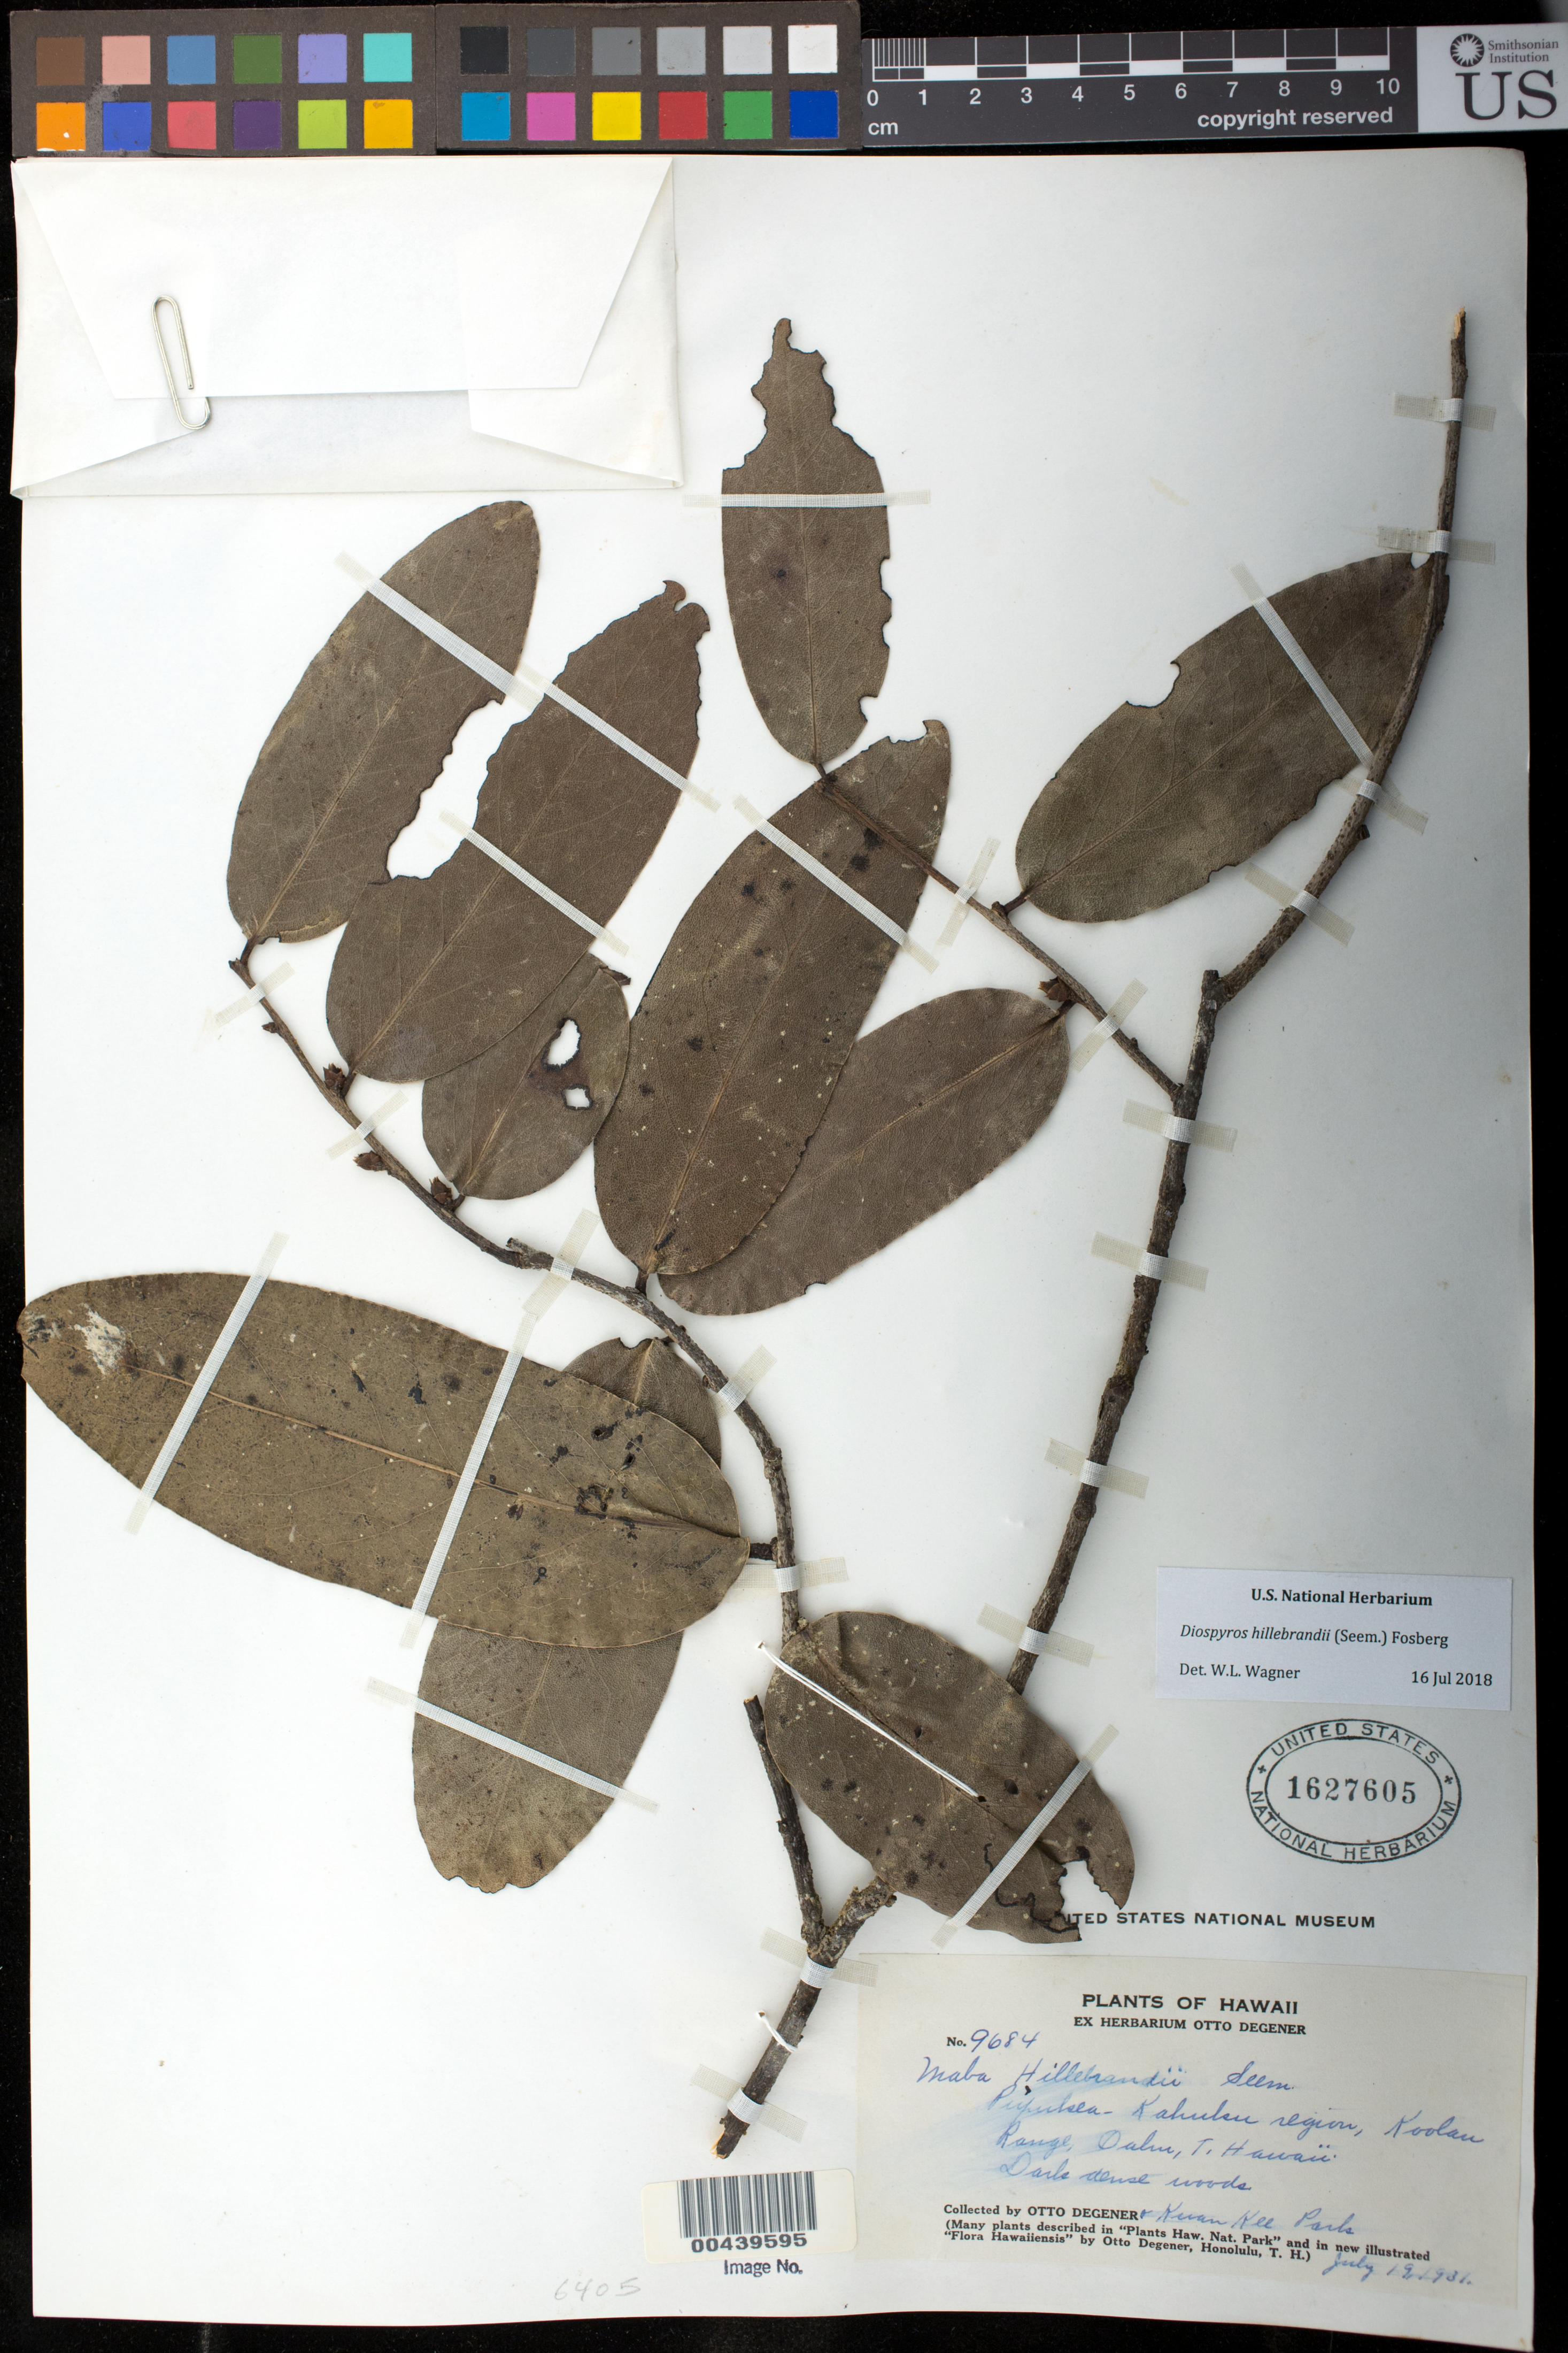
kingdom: Plantae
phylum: Tracheophyta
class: Magnoliopsida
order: Ericales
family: Ebenaceae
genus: Diospyros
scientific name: Diospyros hillebrandii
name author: (Seem.) Fosberg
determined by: Wagner, W. L., (BOT), Smithsonian Institution - National Museum of Natural History (UNITED STATES)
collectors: O. Degener & K. Park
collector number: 9684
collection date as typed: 19 Jul 1931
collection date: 1931-07-19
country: United States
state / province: Hawaii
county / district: Honolulu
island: Oahu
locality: Pupukea-Kahuku region, Koolau Range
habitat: Dark dense woods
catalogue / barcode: US 1627605